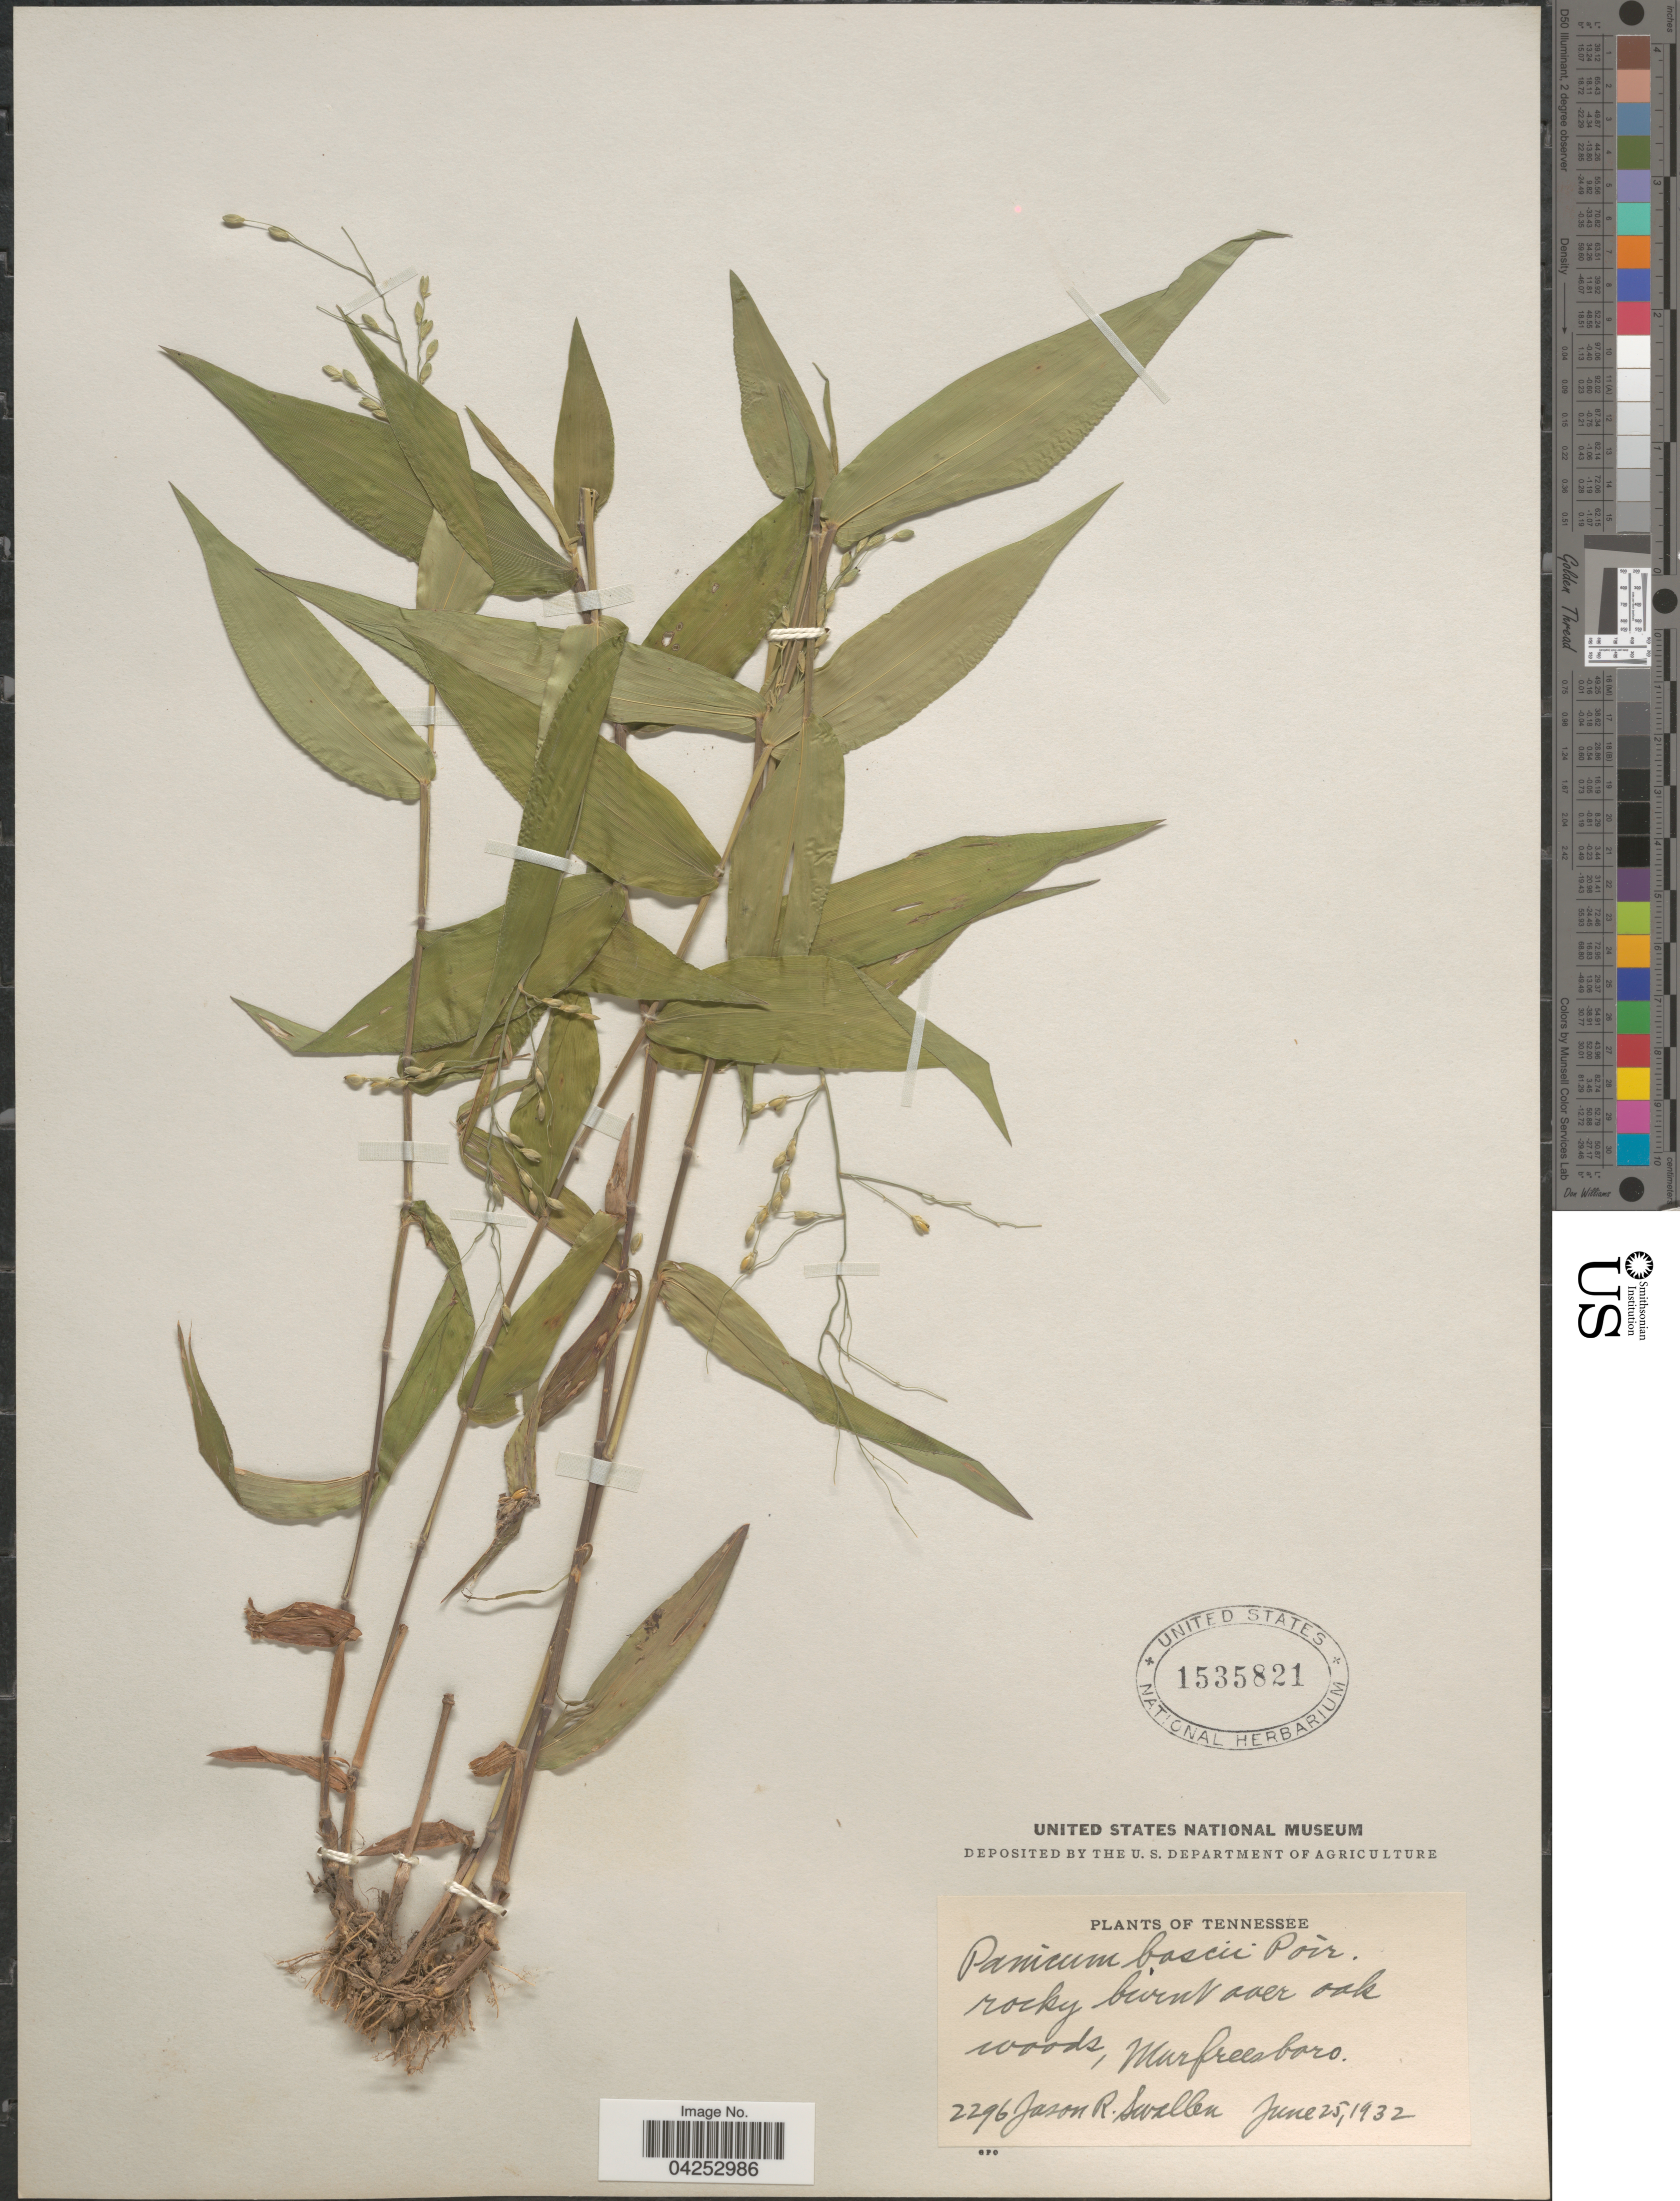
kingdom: Plantae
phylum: Tracheophyta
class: Liliopsida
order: Poales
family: Poaceae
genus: Dichanthelium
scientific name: Dichanthelium boscii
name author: (Poir.) Gould & C.A. Clark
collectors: J. R. Swallen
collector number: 2296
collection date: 1932-06-25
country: United States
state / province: Tennessee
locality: Rocky burnt over oak woods, Murfreesboro.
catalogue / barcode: US 1535821